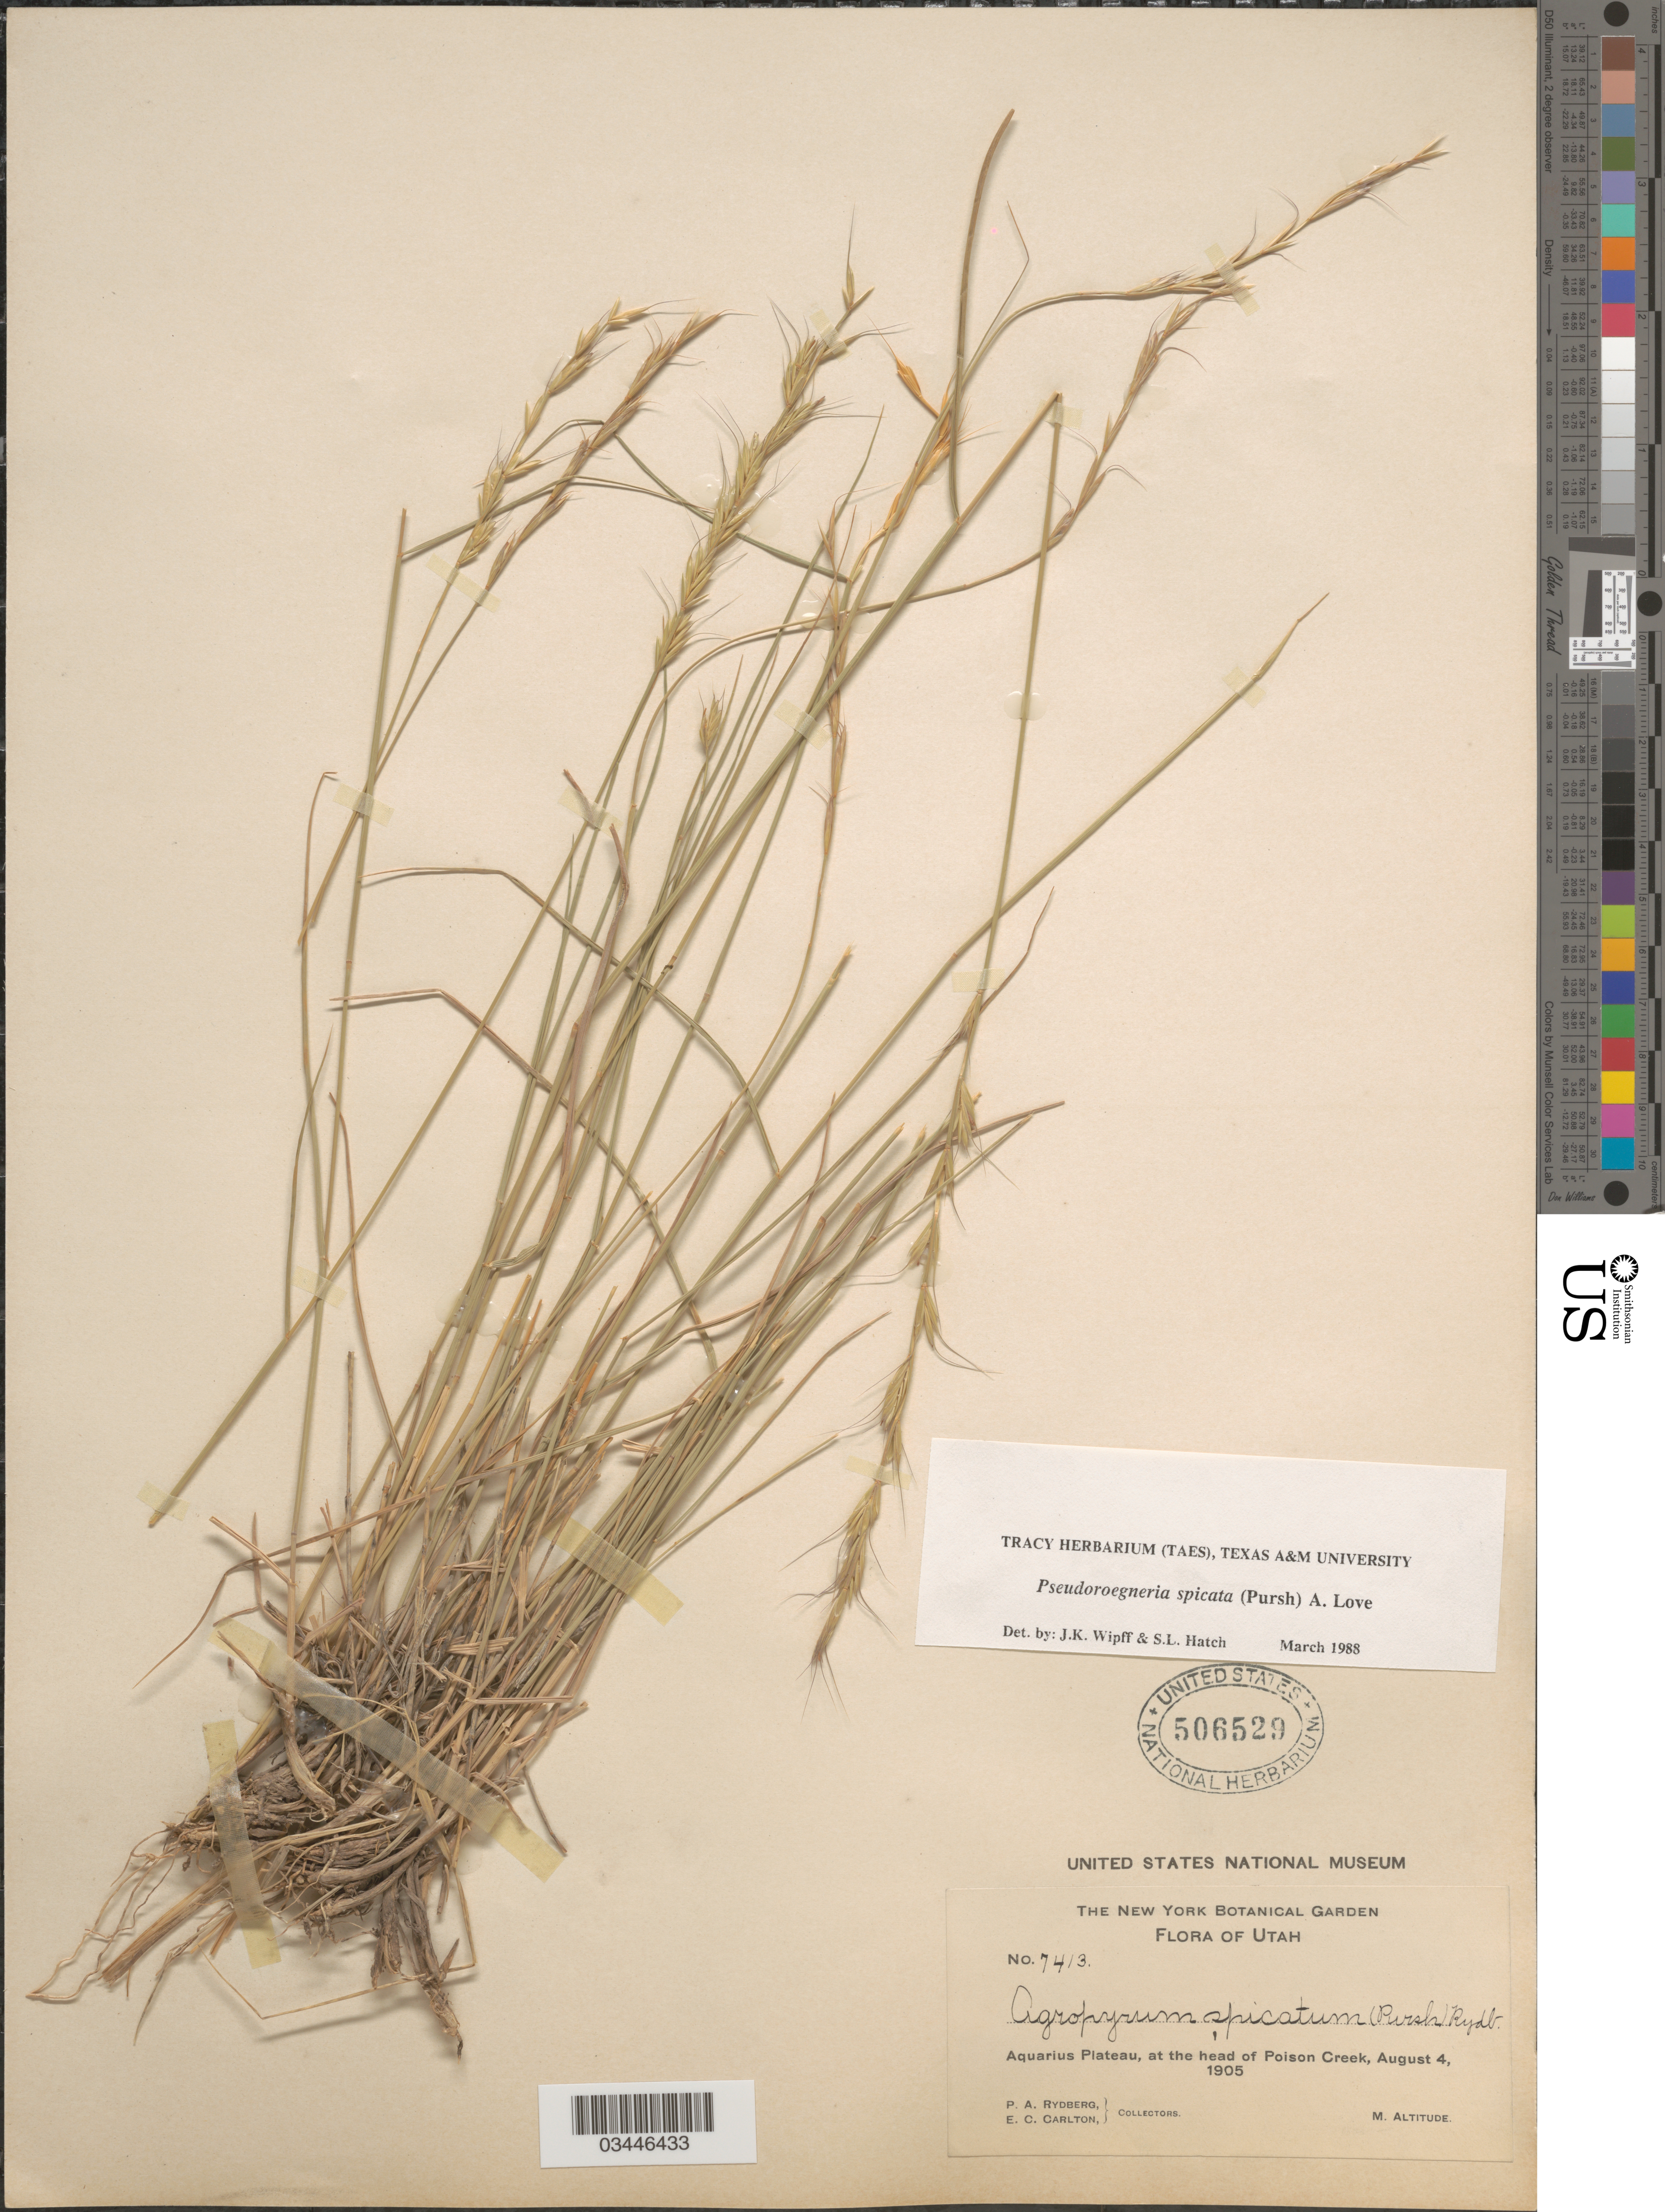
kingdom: Plantae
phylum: Tracheophyta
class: Liliopsida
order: Poales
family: Poaceae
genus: Pseudoroegneria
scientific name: Pseudoroegneria spicata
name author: (Pursh) Á. Löve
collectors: P. A. Rydberg & E. Carlton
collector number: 7413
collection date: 1905-08-04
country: United States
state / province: Utah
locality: Aquarius Plateau, at the head of Poison Creek.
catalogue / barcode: US 506529